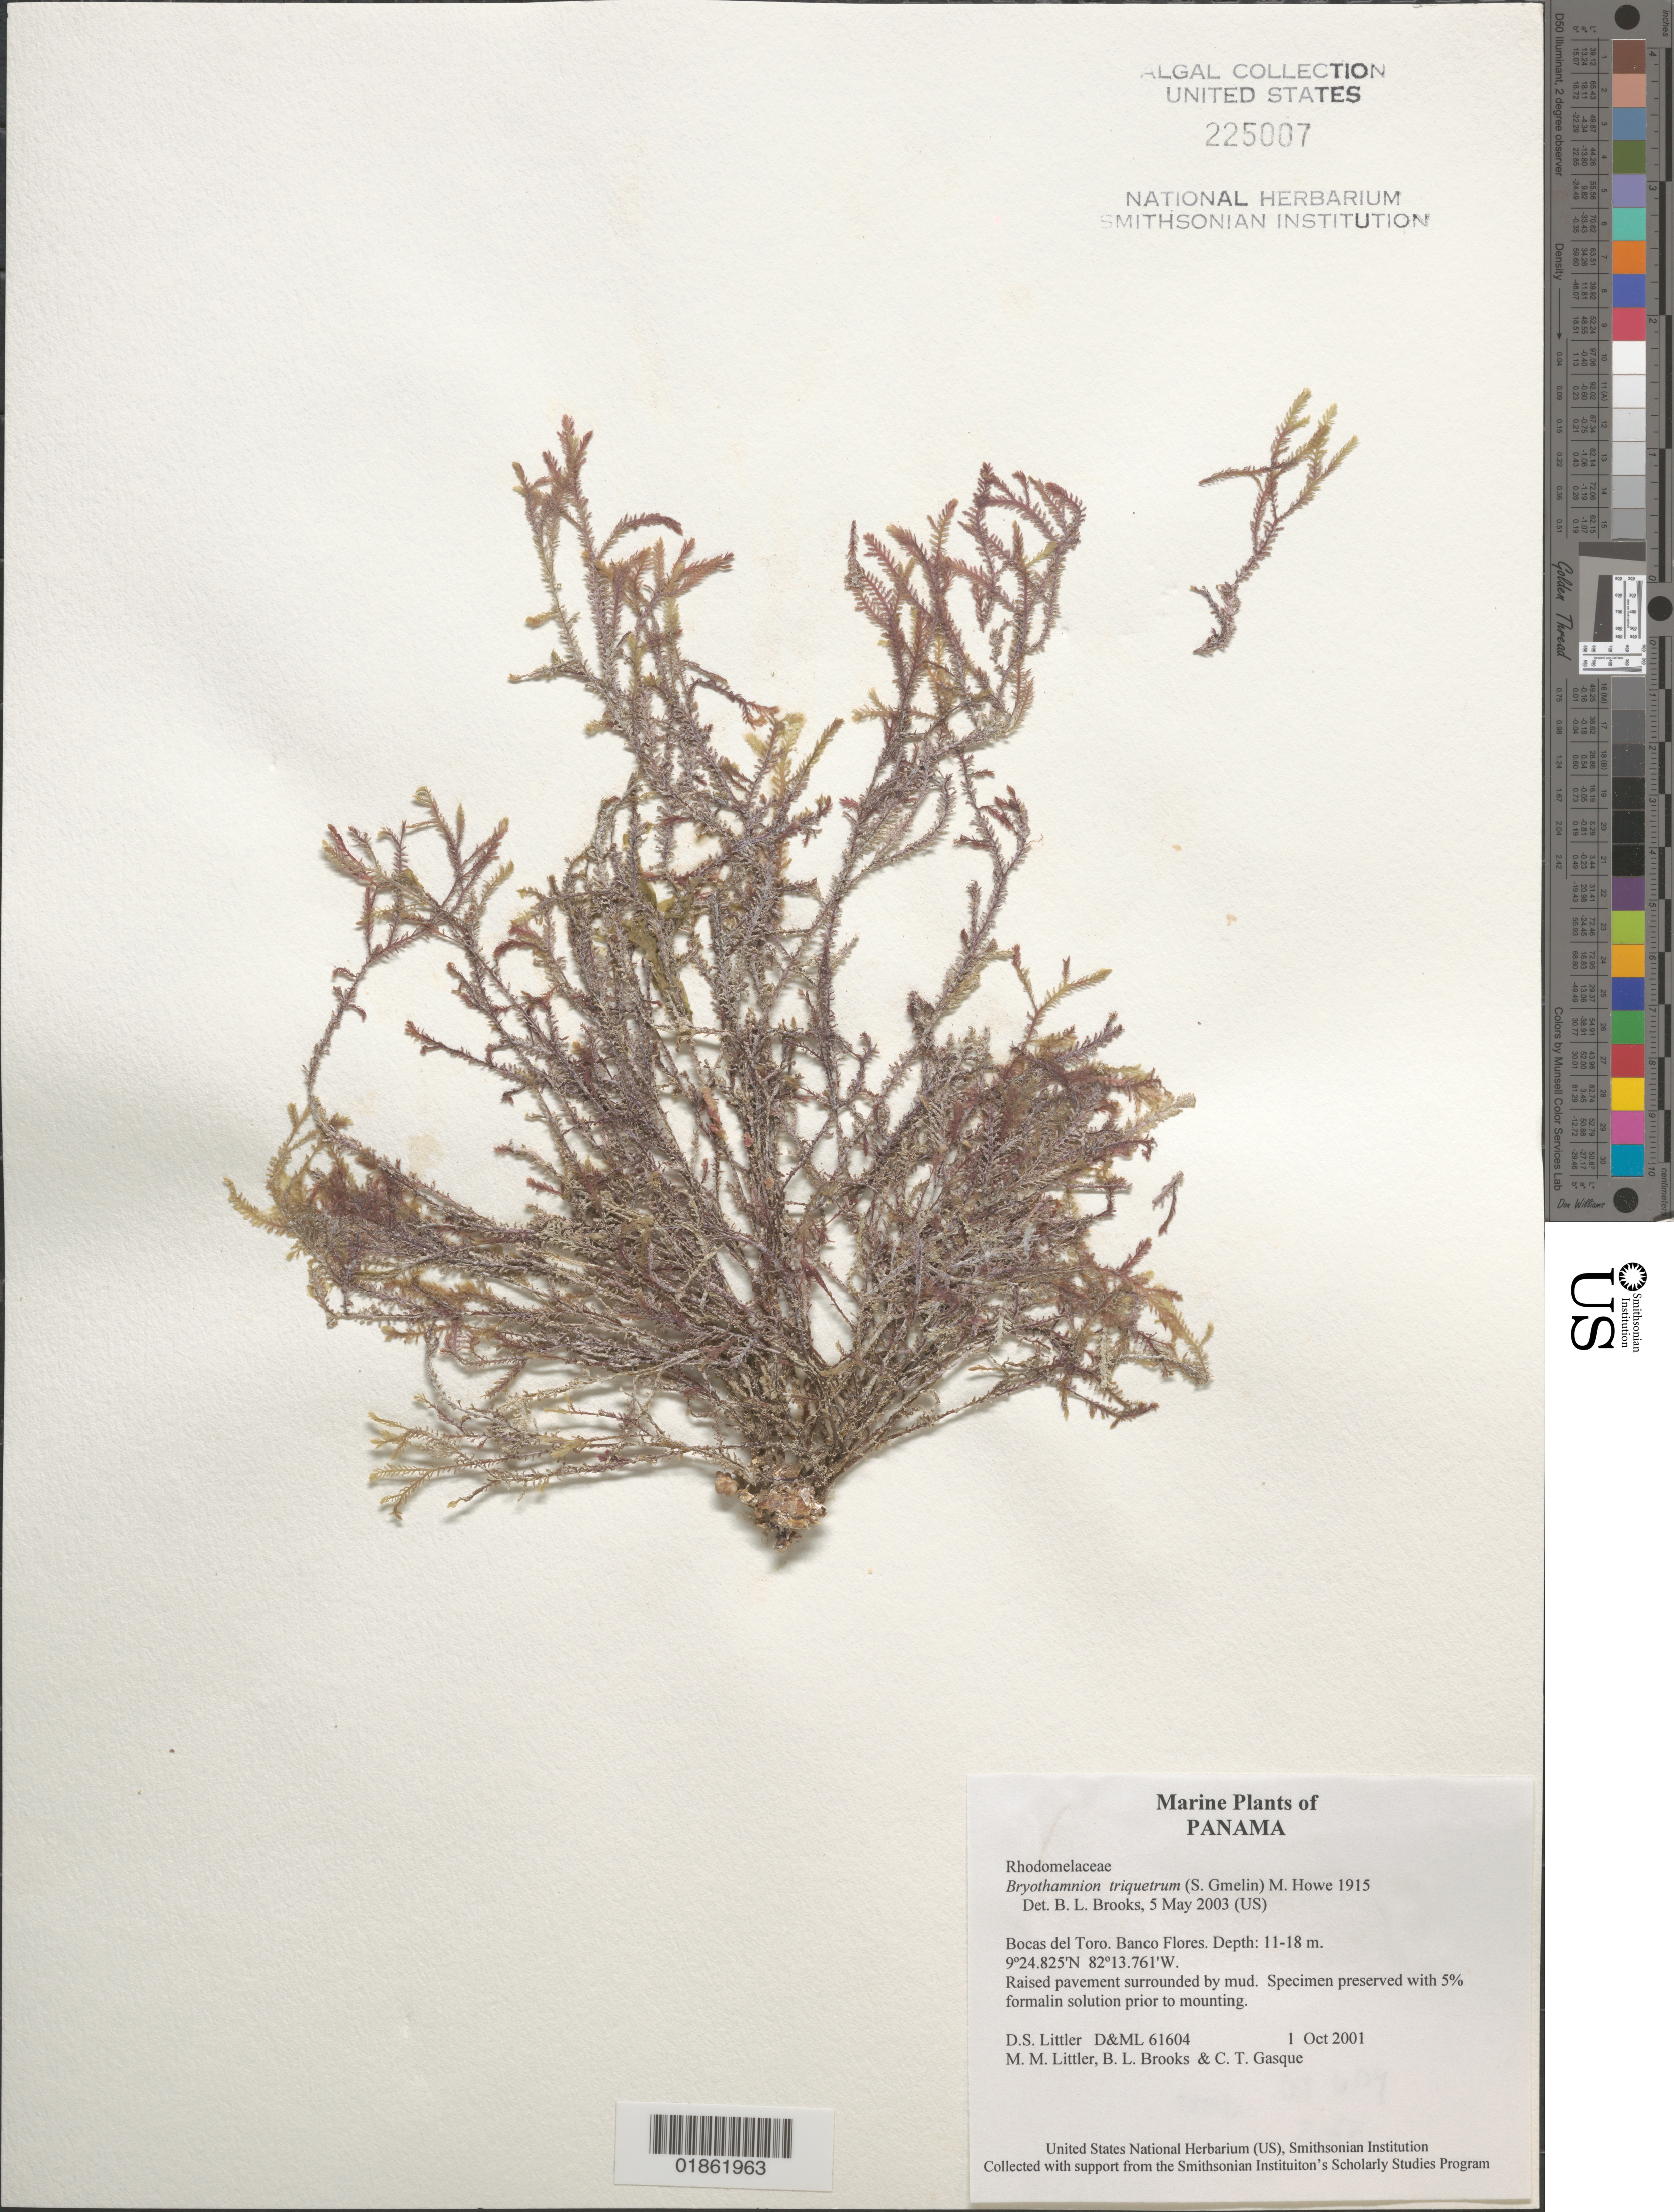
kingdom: Plantae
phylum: Rhodophyta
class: Florideophyceae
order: Ceramiales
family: Rhodomelaceae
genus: Alsidium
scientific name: Alsidium sp.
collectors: D. S. Littler, M. M. Littler & C. Gasque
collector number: D&ML 61604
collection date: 2001-10-01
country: Panama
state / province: Bocas del Toro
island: Colón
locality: Isla Colón. Bocas del Toro. Banco Flores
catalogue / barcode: US 225007